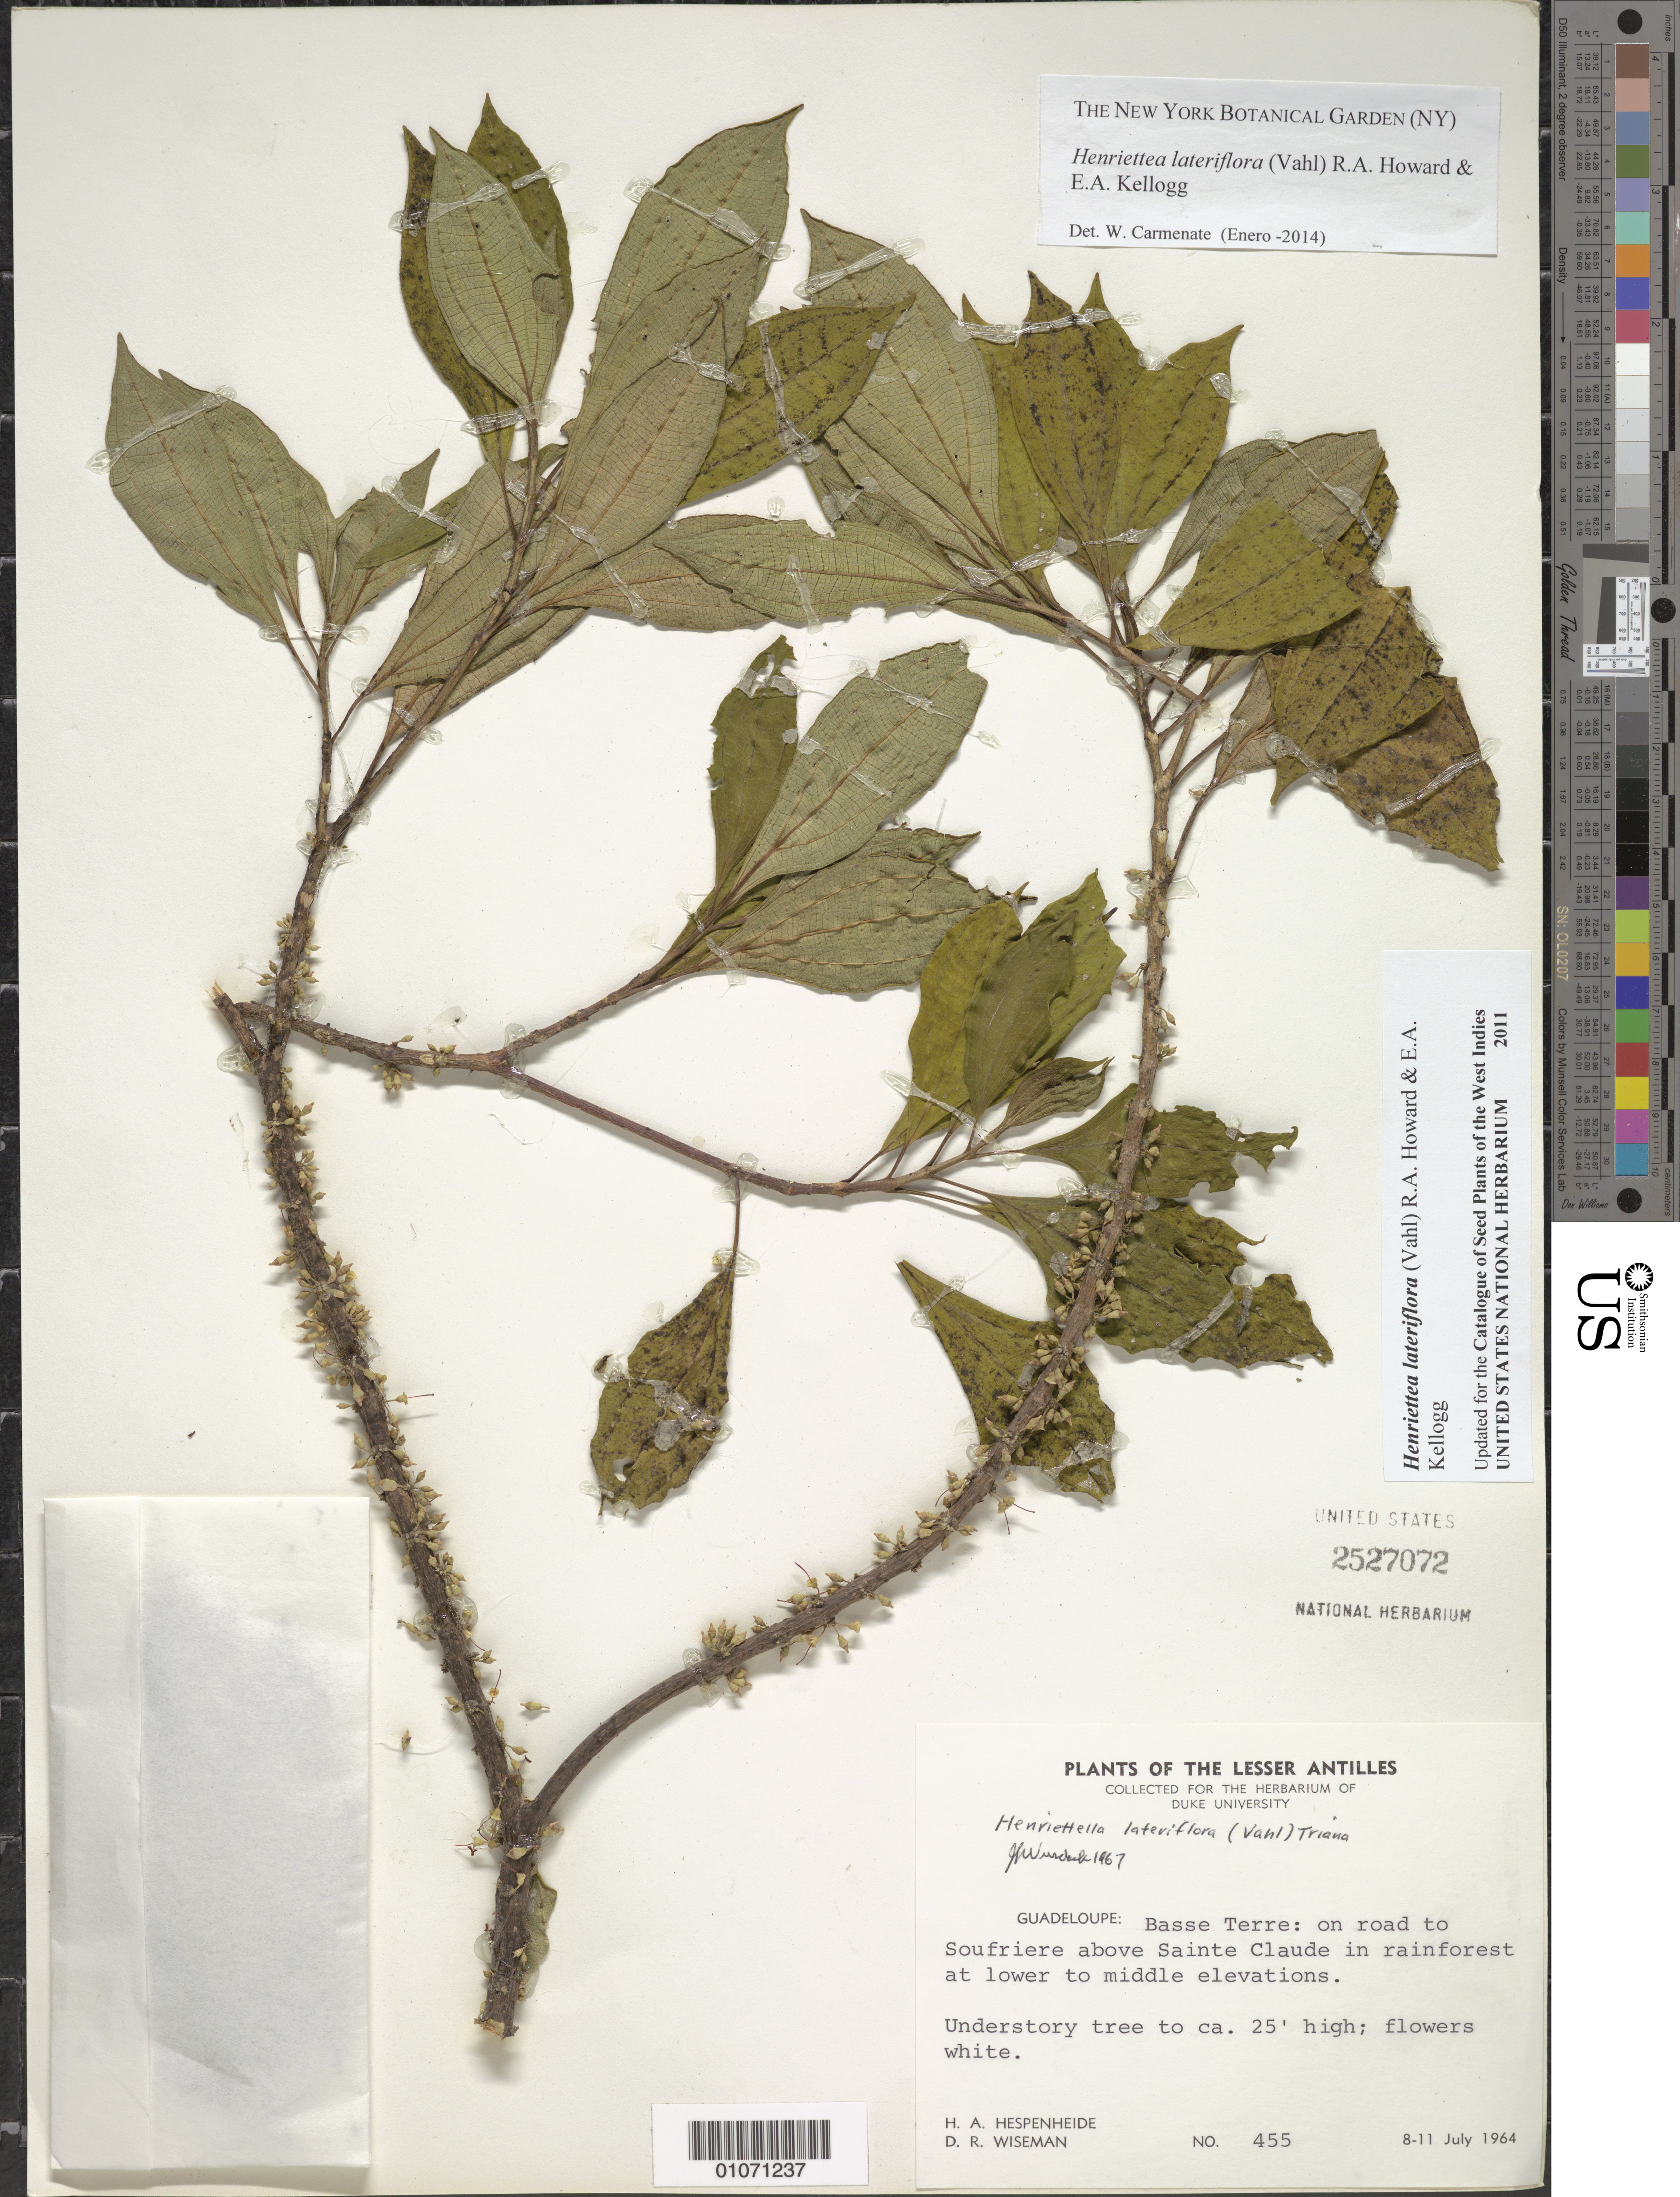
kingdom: Plantae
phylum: Tracheophyta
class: Magnoliopsida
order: Myrtales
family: Melastomataceae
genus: Henriettea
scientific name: Henriettea lateriflora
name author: (Vahl) R.A. Howard & E.A. Kellogg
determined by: Carmenate, W.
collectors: H. A. Hespenheide & D. R. Wiseman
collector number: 455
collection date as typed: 08 Jul 1964 to 11 Jul 1964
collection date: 1964-07-08/1964-07-11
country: Guadeloupe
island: Basse Terre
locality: Soufriere road above Sainte Claude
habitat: Rainforest at lower to middle elevations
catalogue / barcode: US 2527072